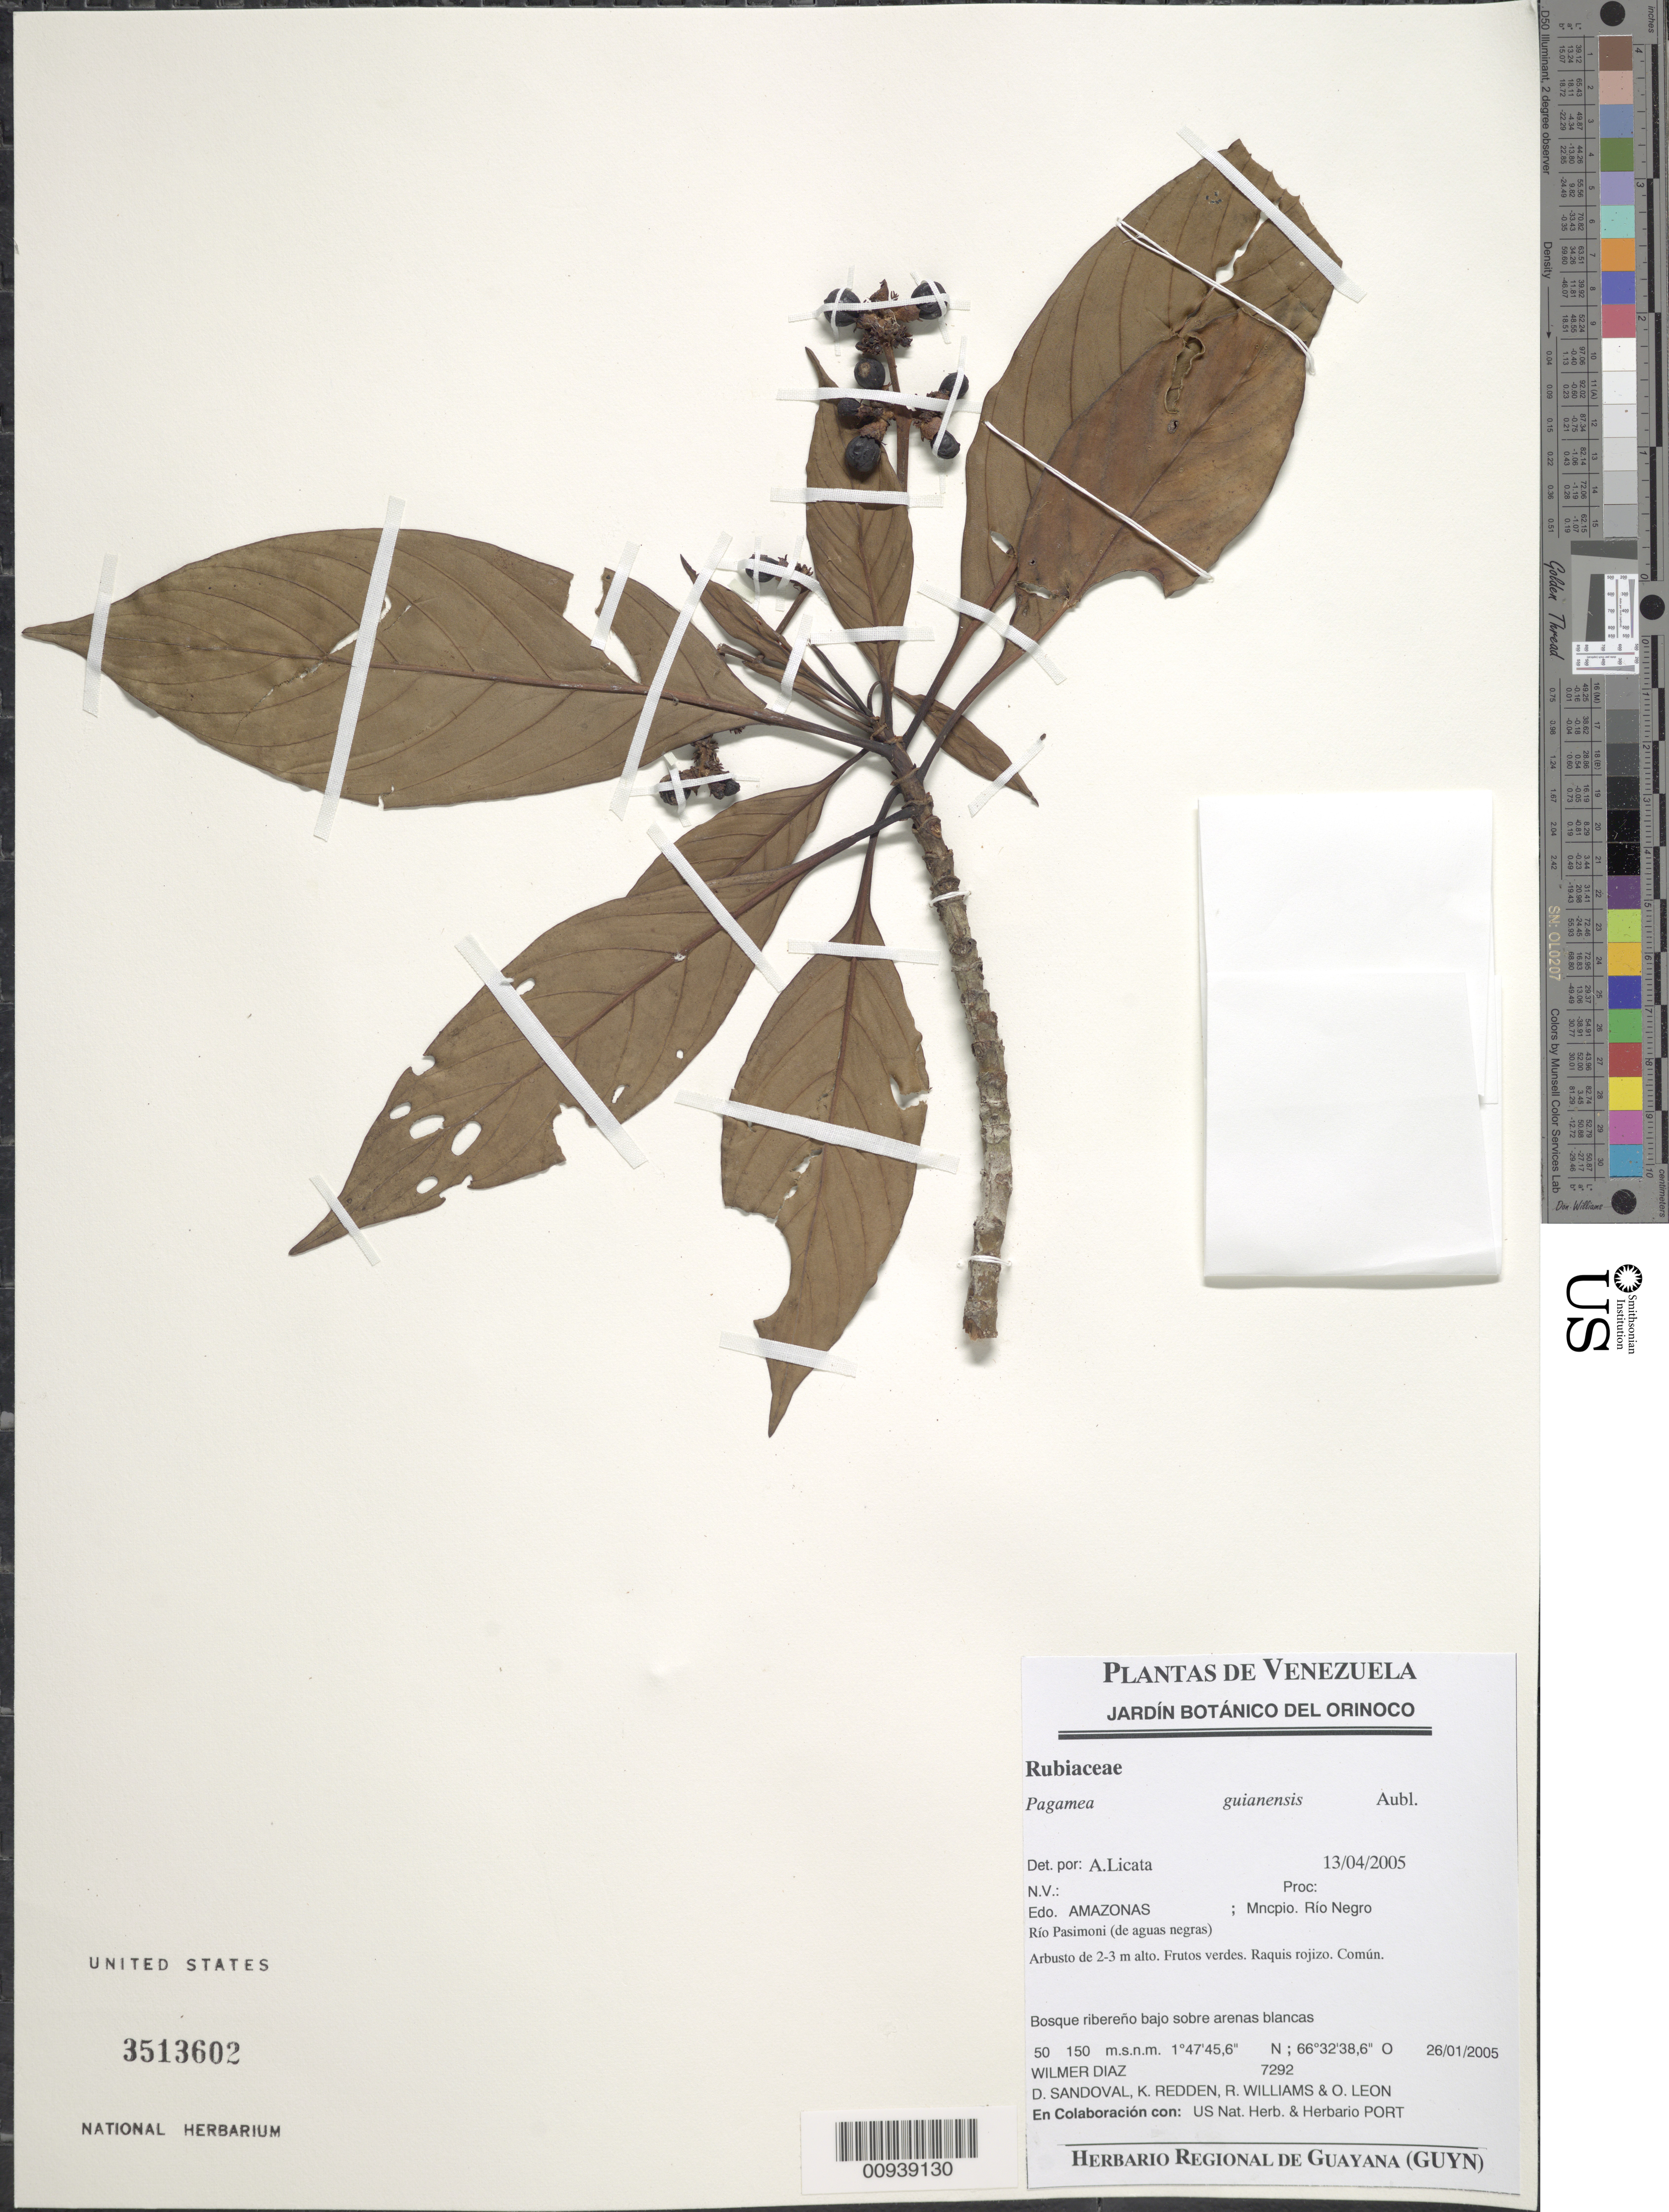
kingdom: Plantae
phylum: Tracheophyta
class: Magnoliopsida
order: Gentianales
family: Rubiaceae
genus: Pagamea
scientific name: Pagamea guianensis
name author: Aubl.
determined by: Licata, A., (PORT), Univ. Nac. Exp. de los Llanos Ezequiel Zamora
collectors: W. Díaz P., D. Sandoval, K. M. Redden, R. Williams & O. León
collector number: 7292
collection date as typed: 26-Jan-05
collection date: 2005-01-26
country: Venezuela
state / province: Amazonas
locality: Mun. Río Negro, Río Pasimoni (de aguas negras)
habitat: Bosque ribereño bajo sobre arenas blancas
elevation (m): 50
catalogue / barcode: US 3513602